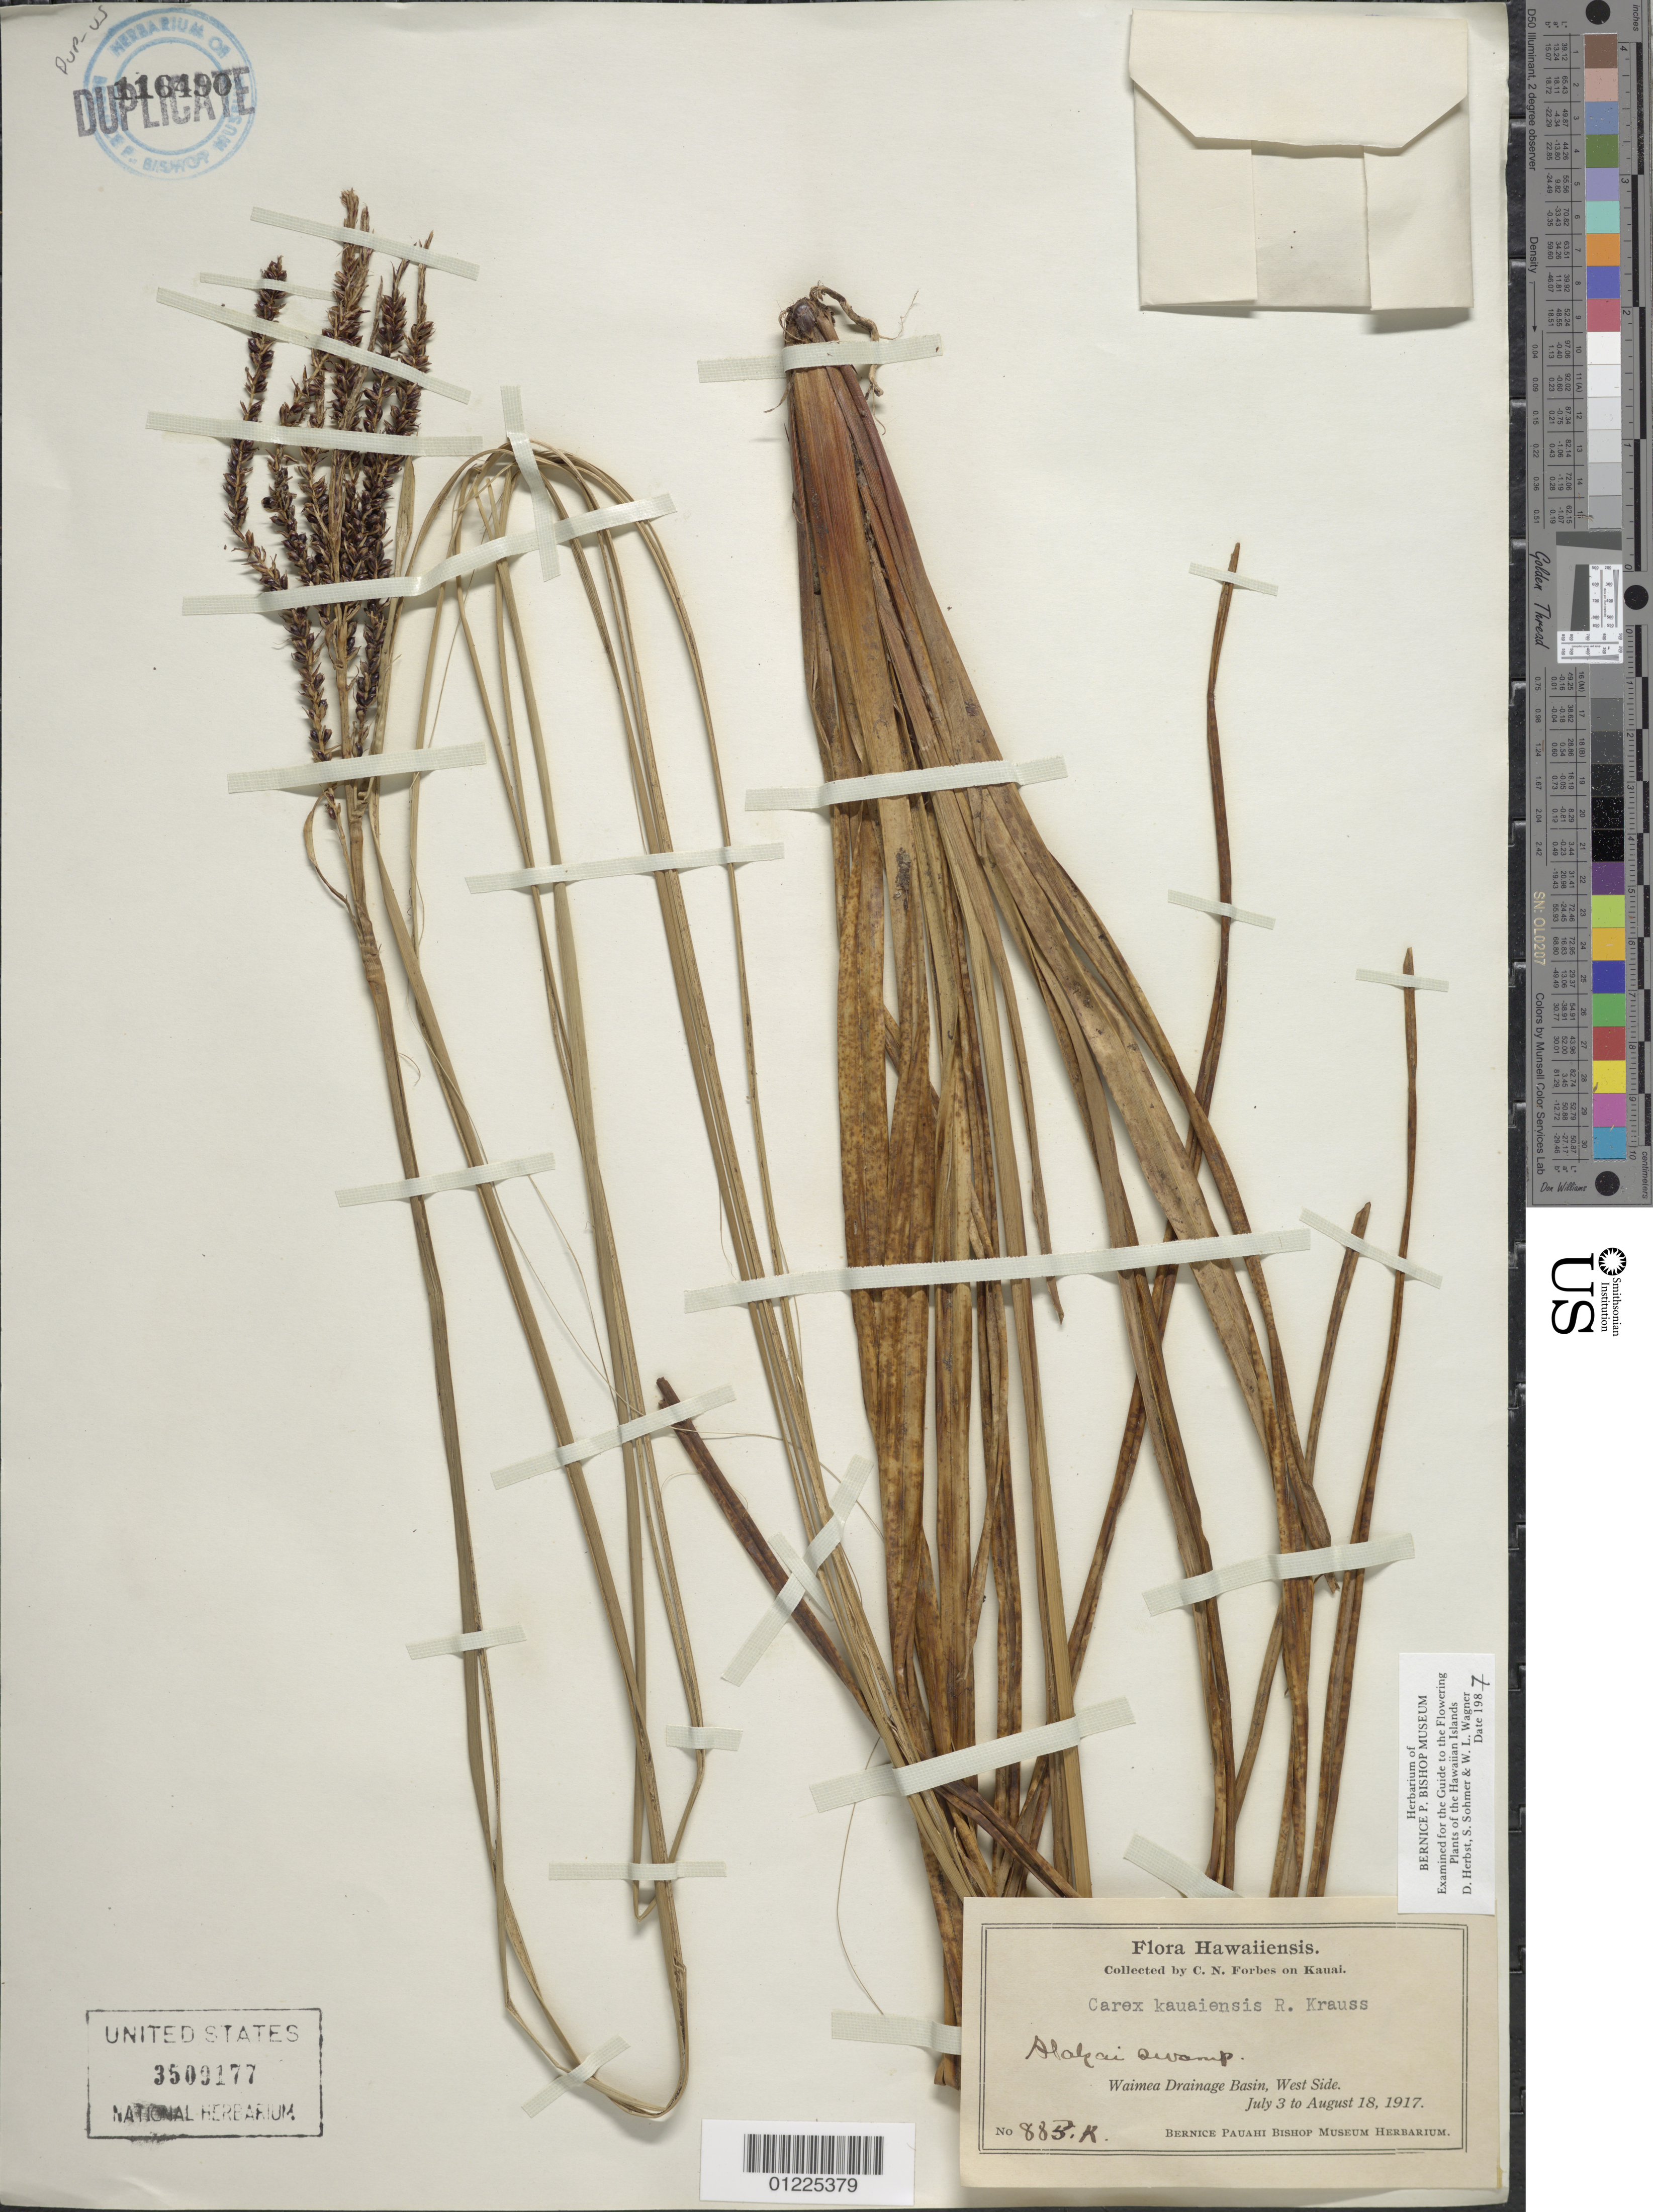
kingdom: Plantae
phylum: Tracheophyta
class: Liliopsida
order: Poales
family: Cyperaceae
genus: Carex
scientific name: Carex kauaiensis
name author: R.W. Krauss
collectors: C. N. Forbes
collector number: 883.K.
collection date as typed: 3 Jul 1917 to 18 Aug 1917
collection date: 1917-07-03/1917-08-18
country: United States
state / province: Hawaii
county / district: Kauai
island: Kaua'i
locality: Alakai Swamp. Waimea Drainage Basin, W side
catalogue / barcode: US 3509177